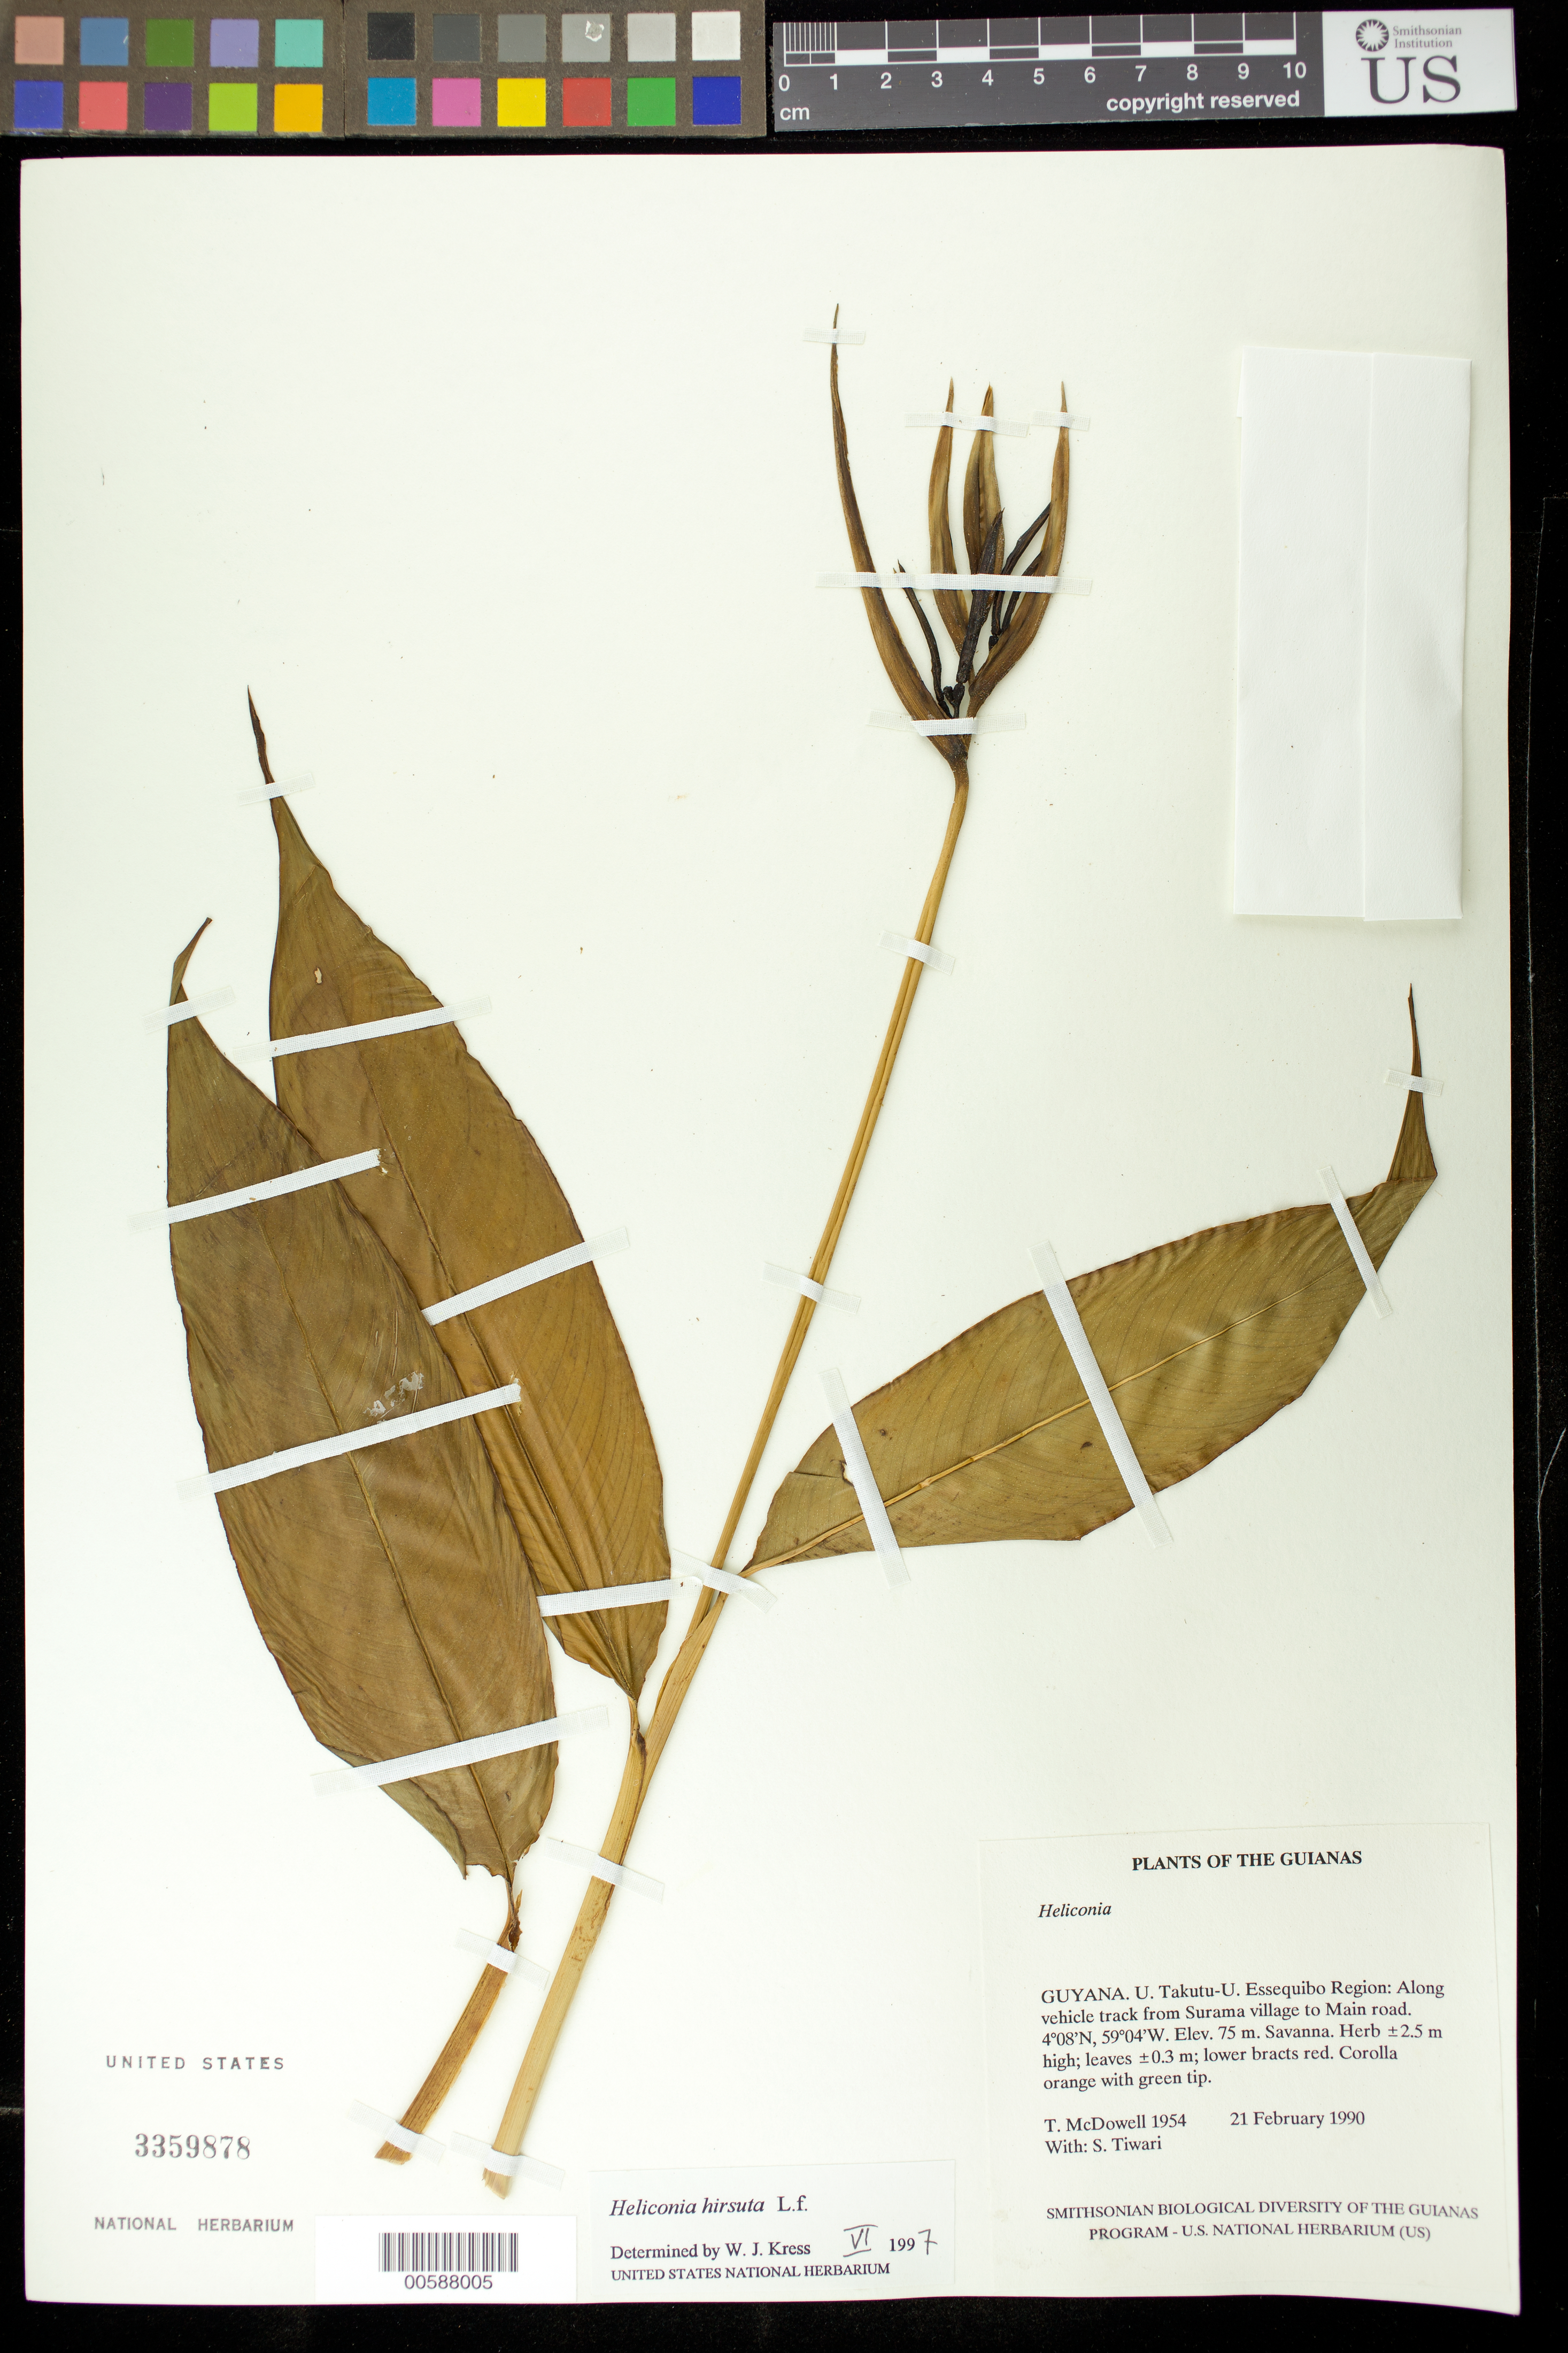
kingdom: Plantae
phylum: Tracheophyta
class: Liliopsida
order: Zingiberales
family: Heliconiaceae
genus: Heliconia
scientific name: Heliconia hirsuta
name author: L. f.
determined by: Kress, W. J., (US), Smithsonian Institution - National Museum of Natural History (UNITED STATES)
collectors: T. McDowell & S. Tiwari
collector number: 1954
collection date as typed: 21 February 1990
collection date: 1990-02-21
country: Guyana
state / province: U. Takutu-U. Essequibo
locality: Along vehicle track from Surama Village to Main road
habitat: Savanna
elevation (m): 75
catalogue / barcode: US 3359878